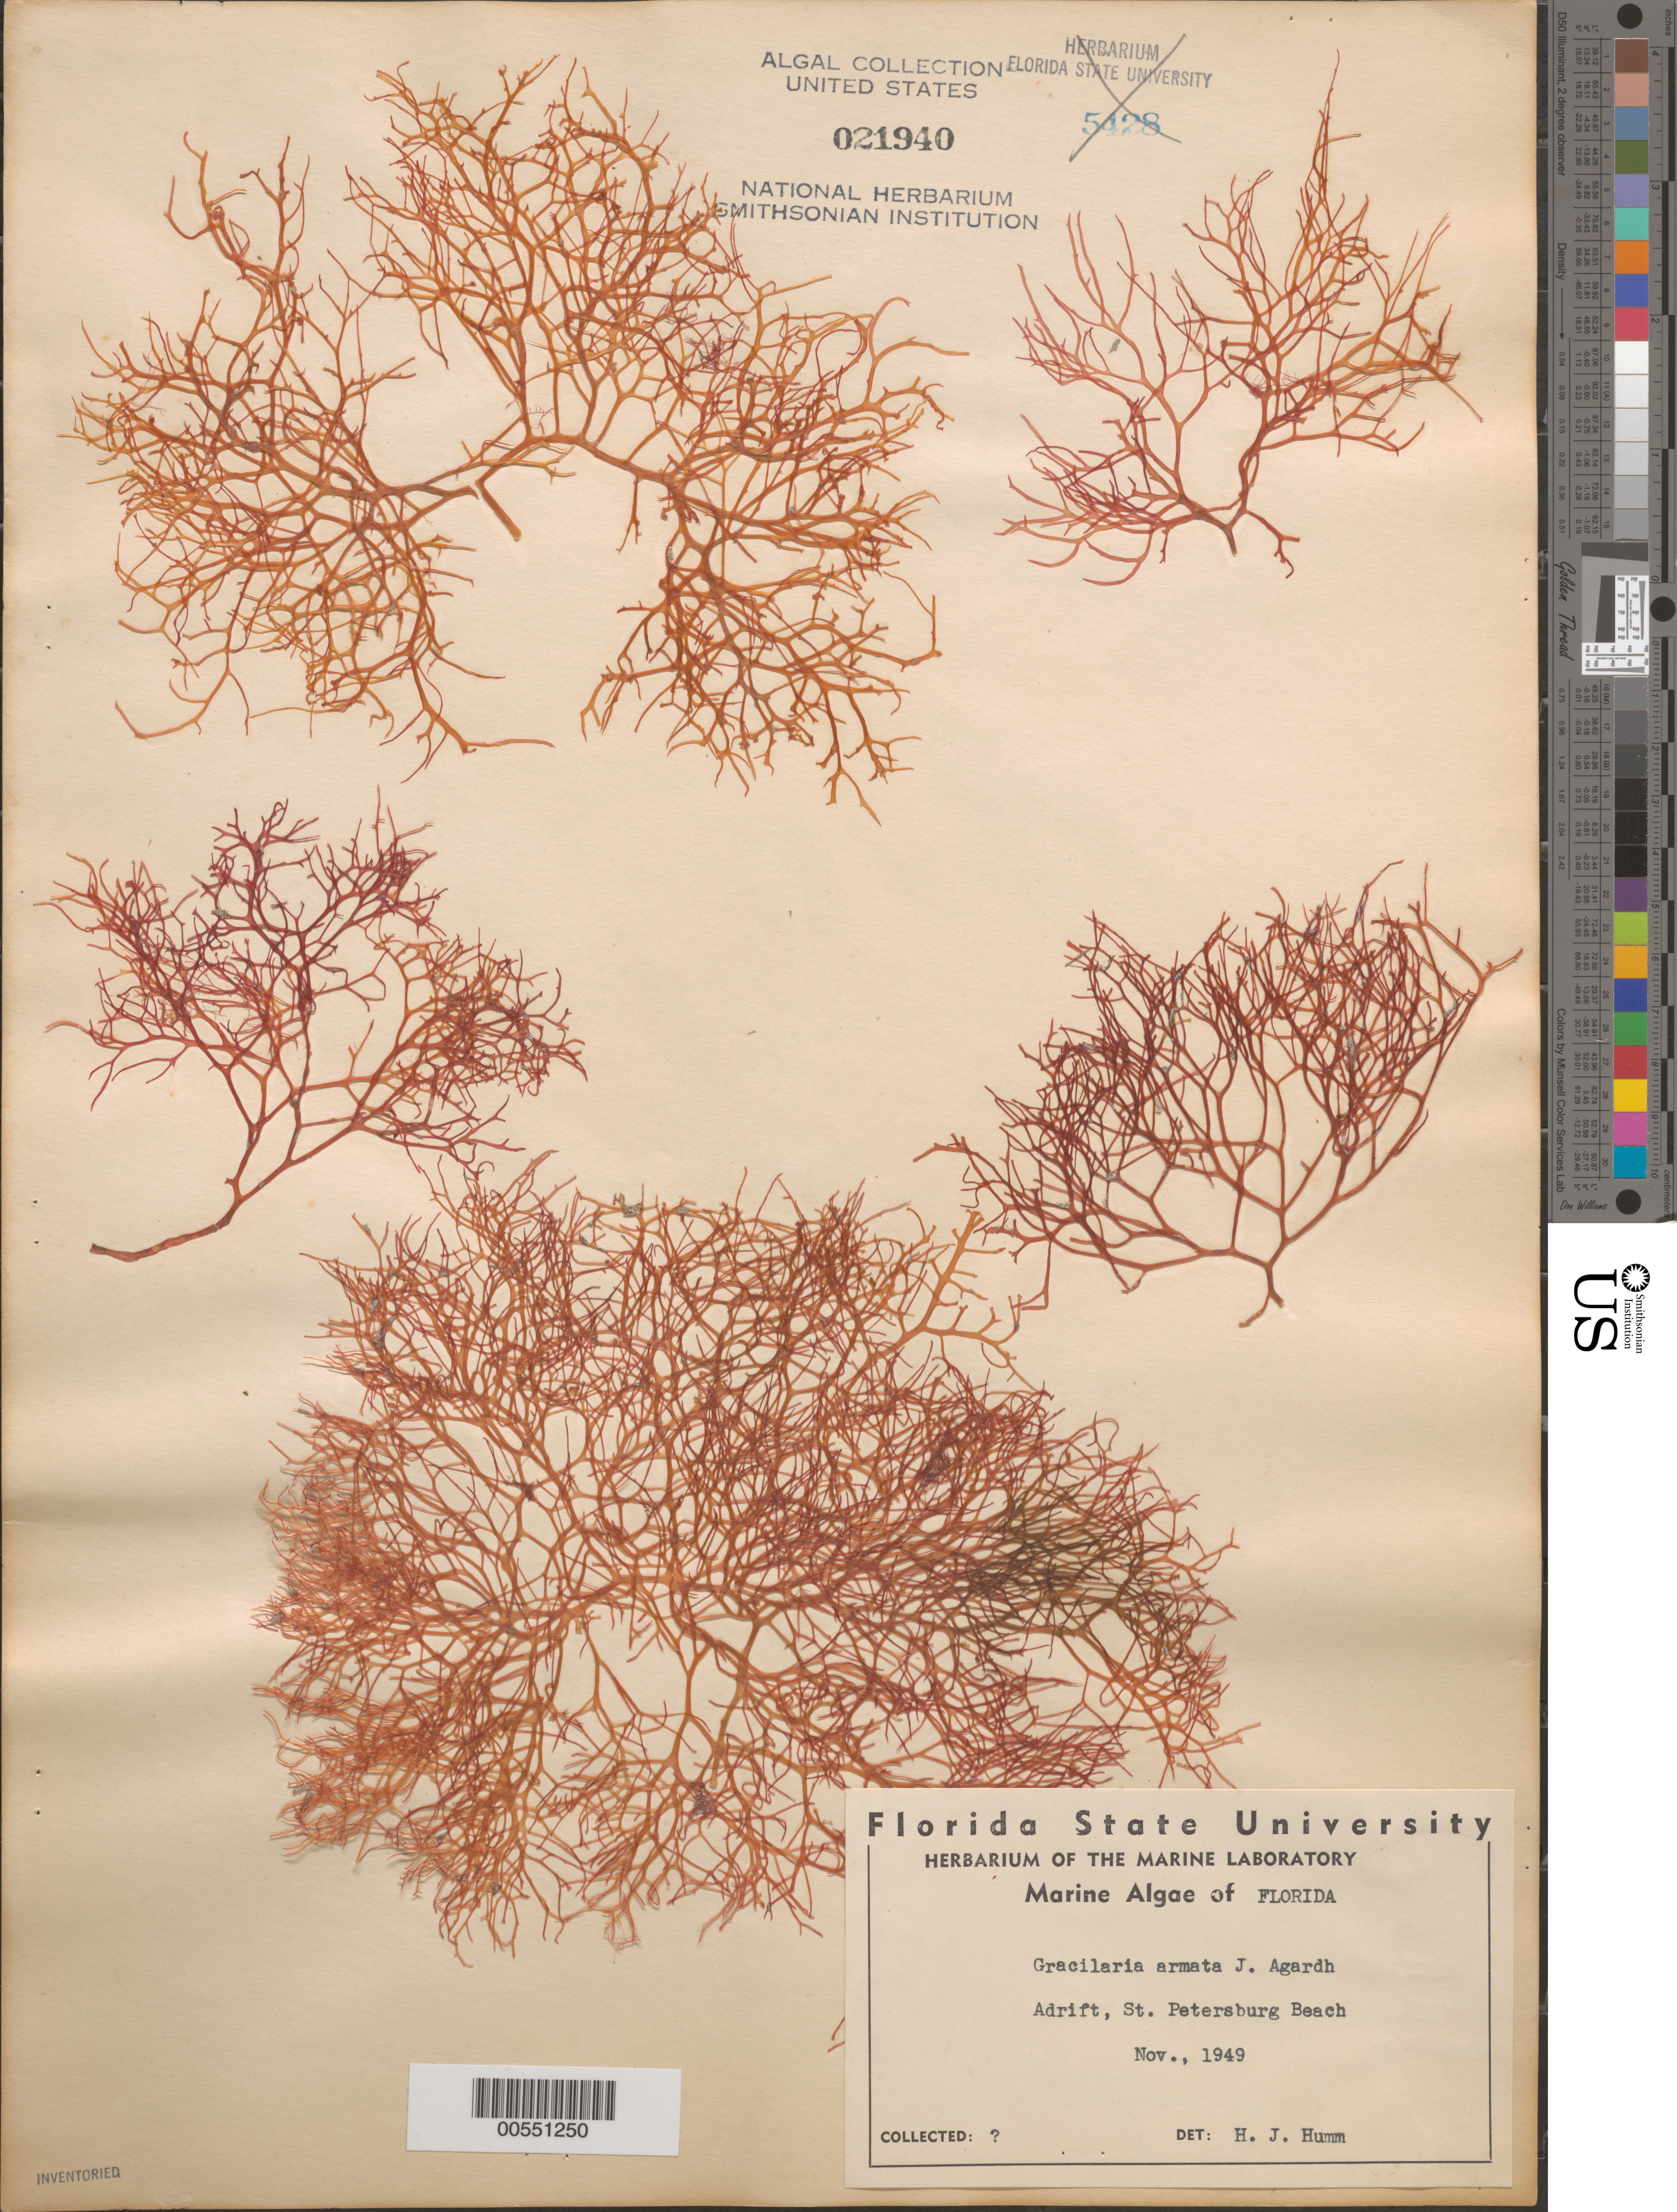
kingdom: Plantae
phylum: Rhodophyta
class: Florideophyceae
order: Gracilariales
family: Gracilariaceae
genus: Gracilaria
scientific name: Gracilaria armata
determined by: Humm, Harold J.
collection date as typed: Nov 1949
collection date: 1949-11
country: United States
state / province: Florida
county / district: Pinellas County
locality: St. Petersburg Beach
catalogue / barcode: US 21940